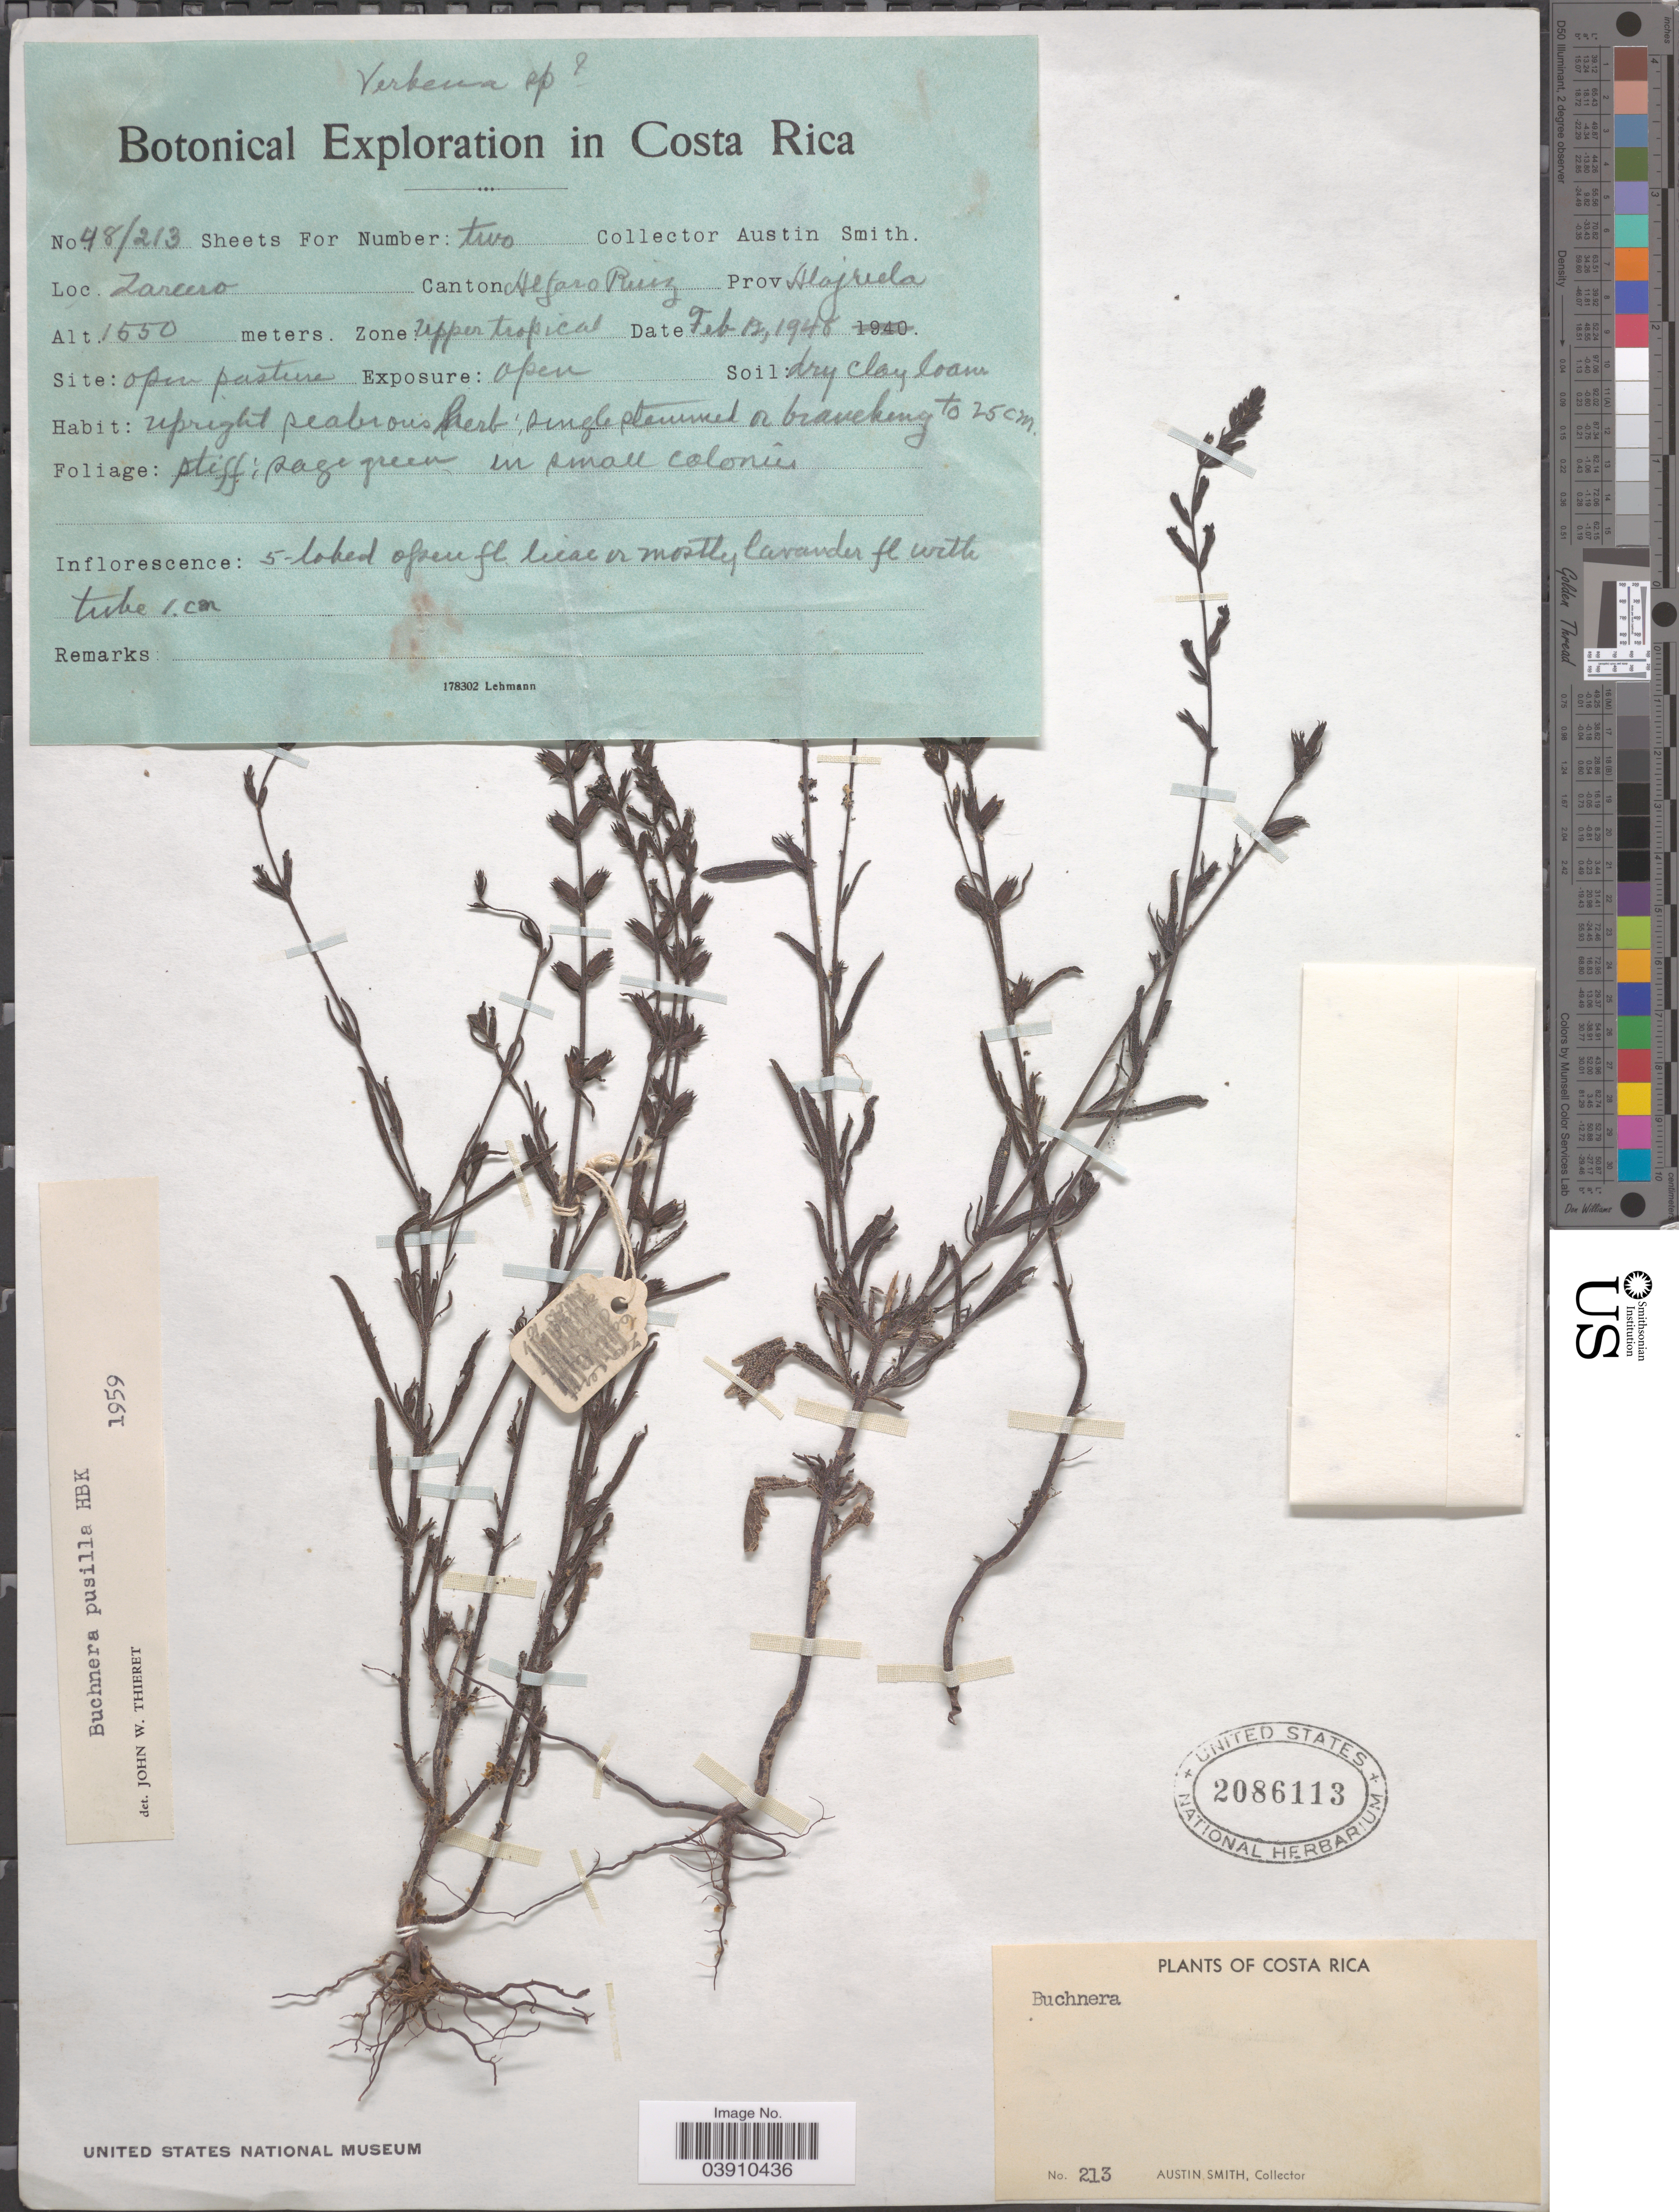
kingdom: Plantae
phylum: Tracheophyta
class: Magnoliopsida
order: Lamiales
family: Orobanchaceae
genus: Buchnera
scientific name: Buchnera pusilla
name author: Kunth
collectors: Aust P. Smith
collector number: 48/213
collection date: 1948-02-12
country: Costa Rica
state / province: Alajuela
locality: Zarcero. Canton Alfaro Ruiz. Zone: Upper tropical.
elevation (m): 1550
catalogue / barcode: US 2086113